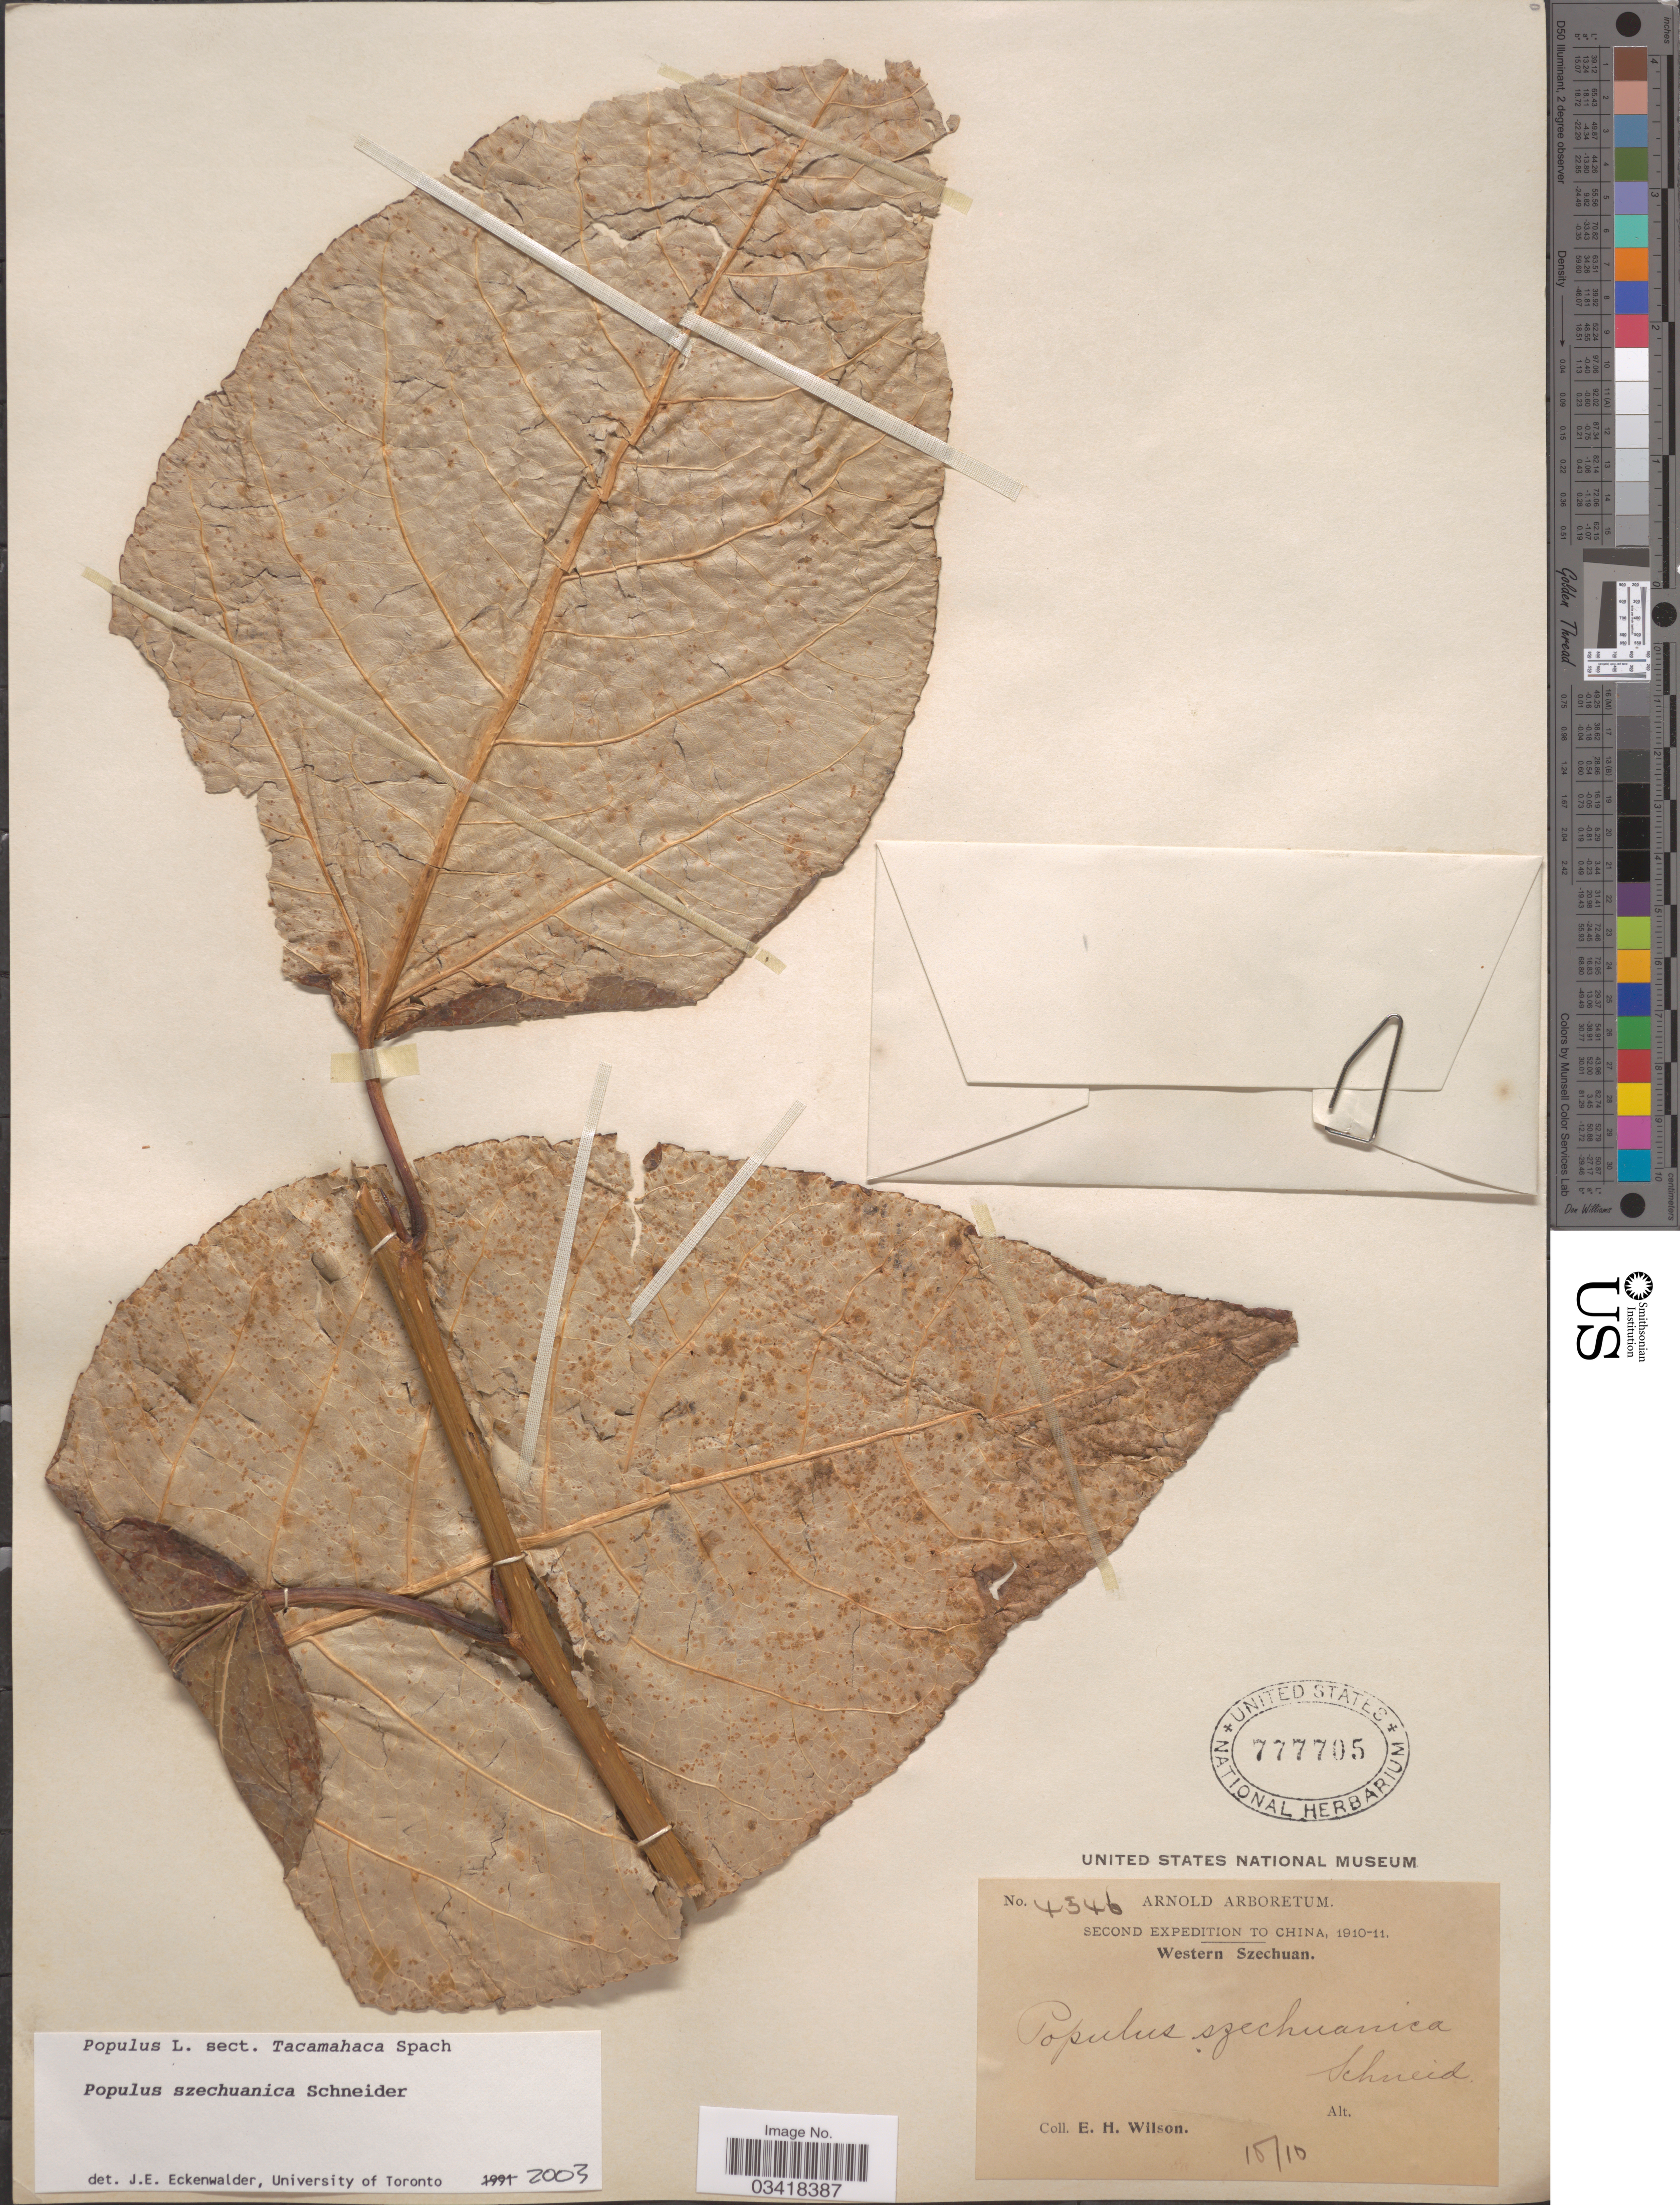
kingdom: Plantae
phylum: Tracheophyta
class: Magnoliopsida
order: Malpighiales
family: Salicaceae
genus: Populus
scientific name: Populus szechuanica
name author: C.K. Schneid.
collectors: E. Wilson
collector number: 4346*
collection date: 1910-10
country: China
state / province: Sichuan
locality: Western Szechuan.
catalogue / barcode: US 777705